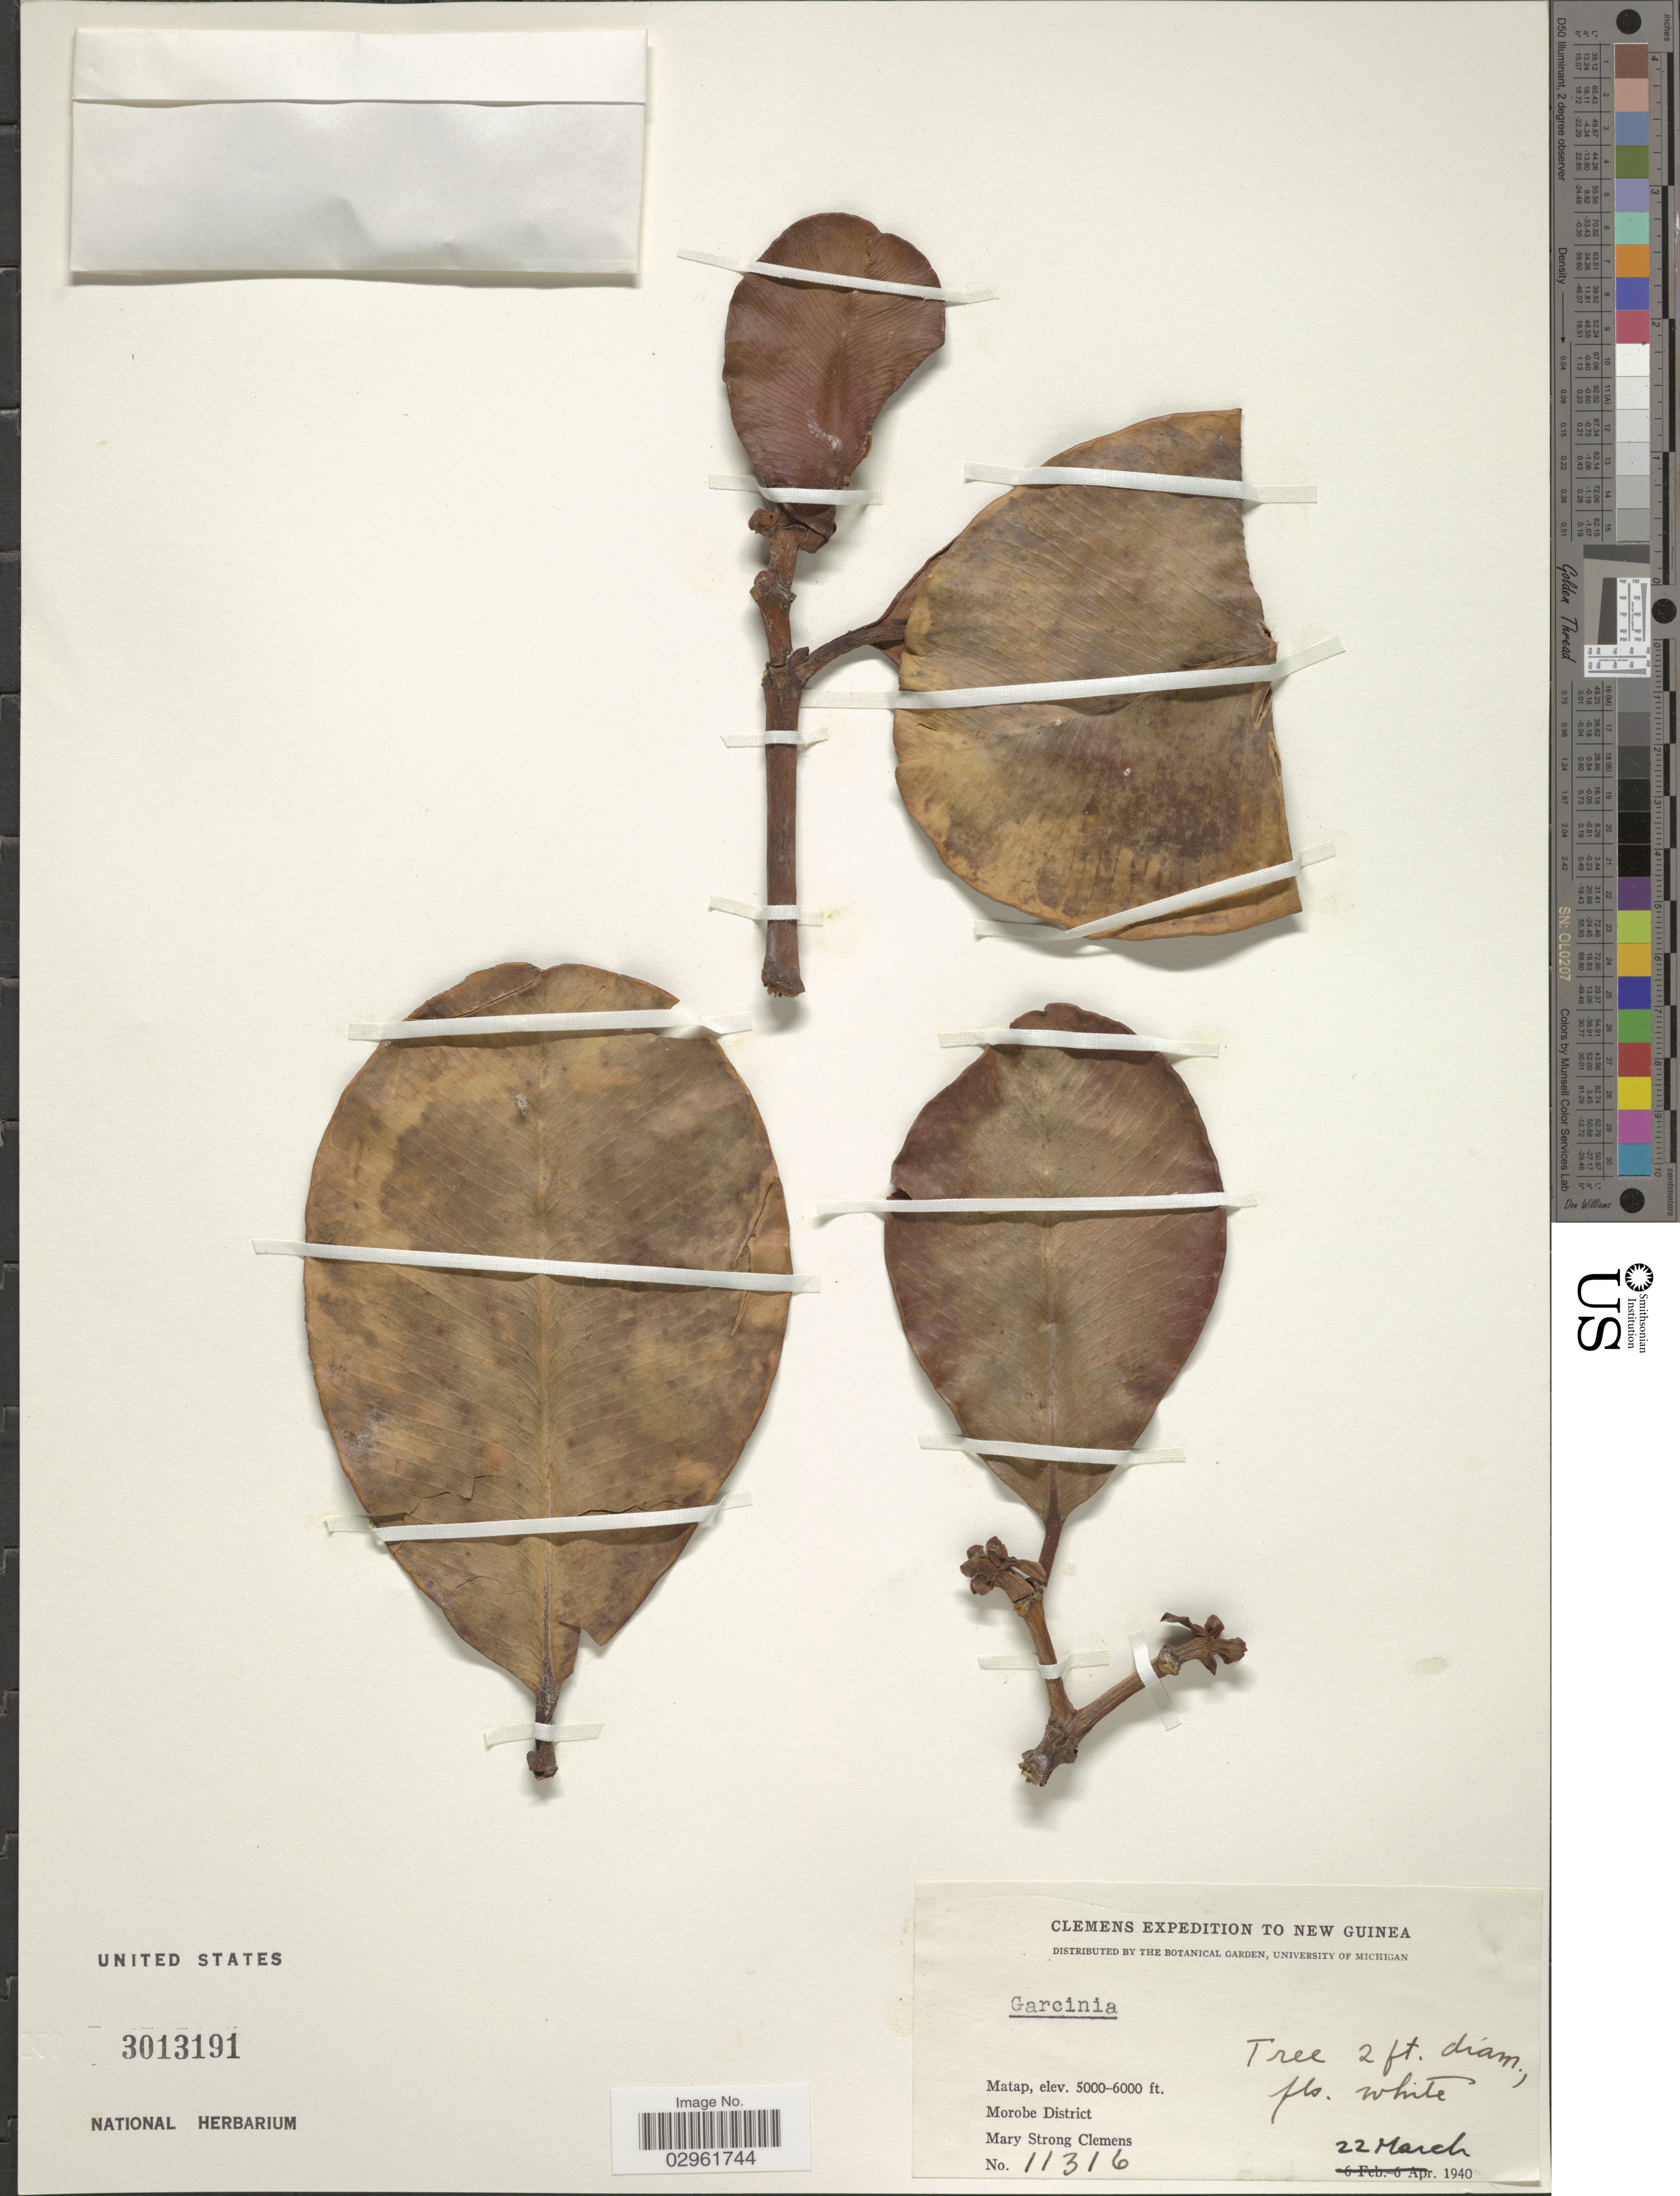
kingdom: Plantae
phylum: Tracheophyta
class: Magnoliopsida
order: Malpighiales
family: Clusiaceae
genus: Garcinia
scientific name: Garcinia sp.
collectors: M. S. Clemens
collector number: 11316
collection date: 1940-03-22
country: Papua New Guinea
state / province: Morobe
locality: New Guinea. Matap. Morobe District.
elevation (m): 1524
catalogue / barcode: US 3013191